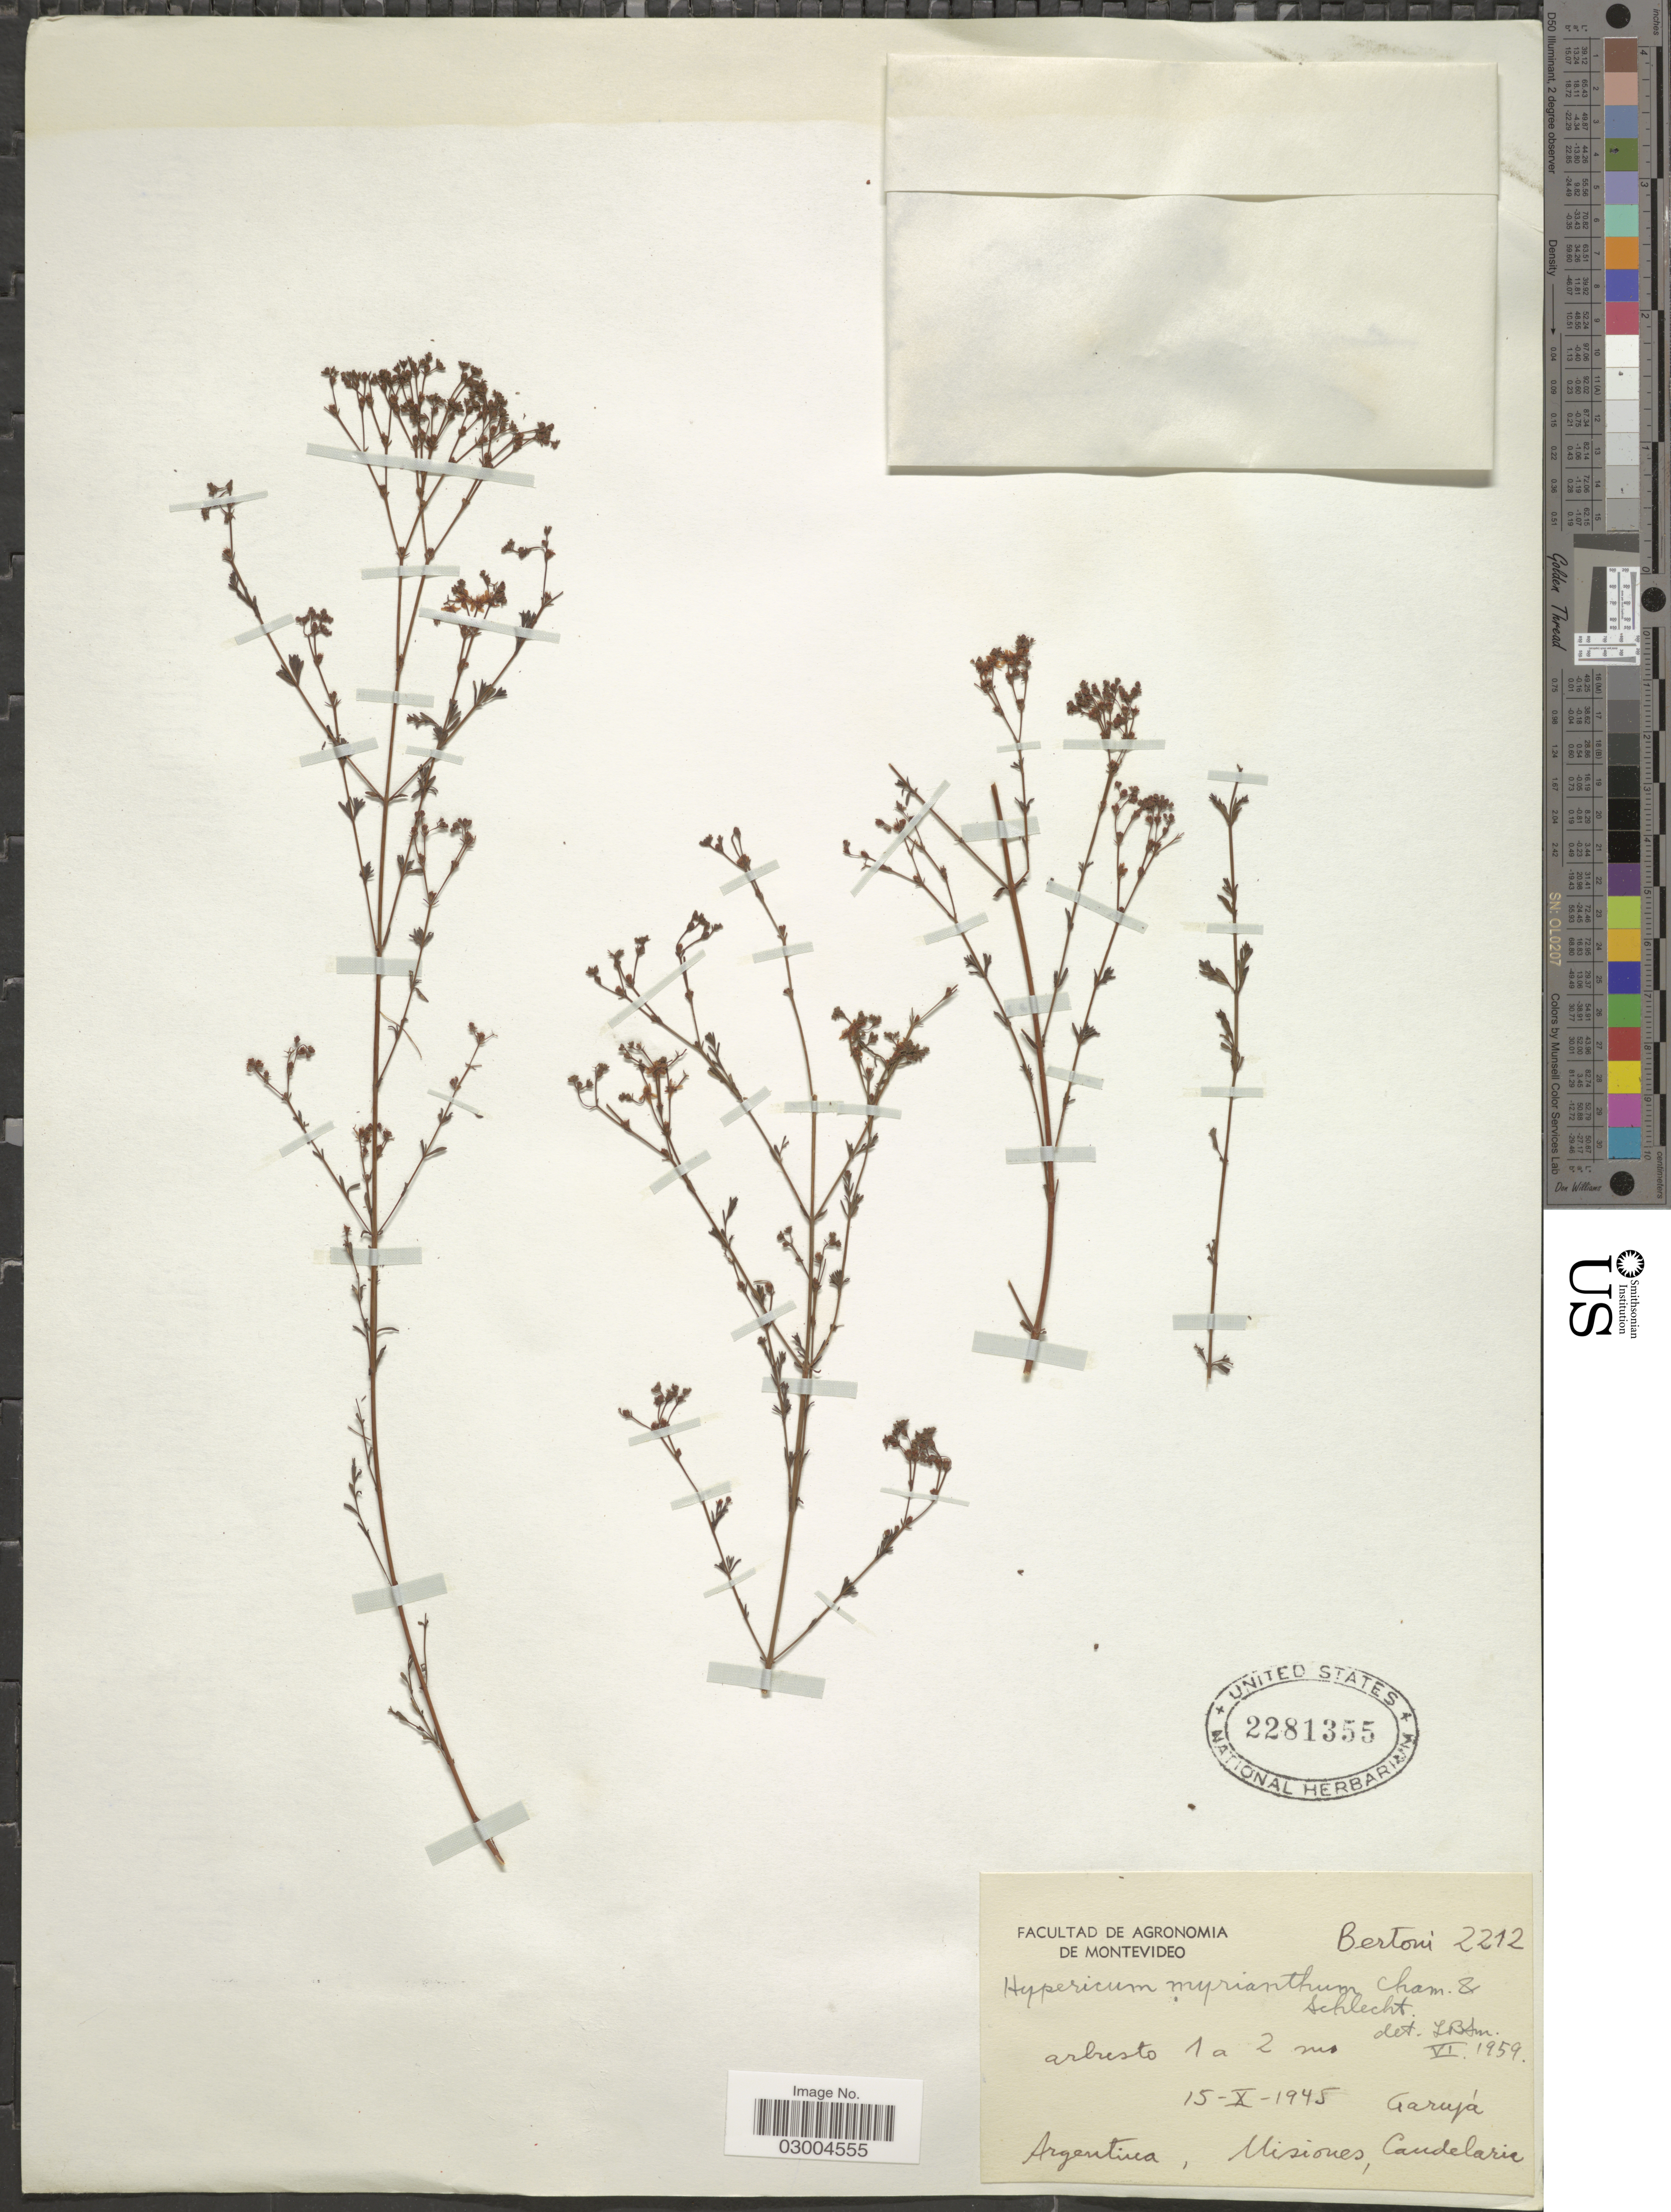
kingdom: Plantae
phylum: Tracheophyta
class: Magnoliopsida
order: Malpighiales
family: Hypericaceae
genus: Hypericum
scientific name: Hypericum myrianthum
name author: Cham. & Schltdl.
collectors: -- Bertoni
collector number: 2212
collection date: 1945-10-15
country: Argentina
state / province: Misiones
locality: Garujá [Guarujá]. Candelaria.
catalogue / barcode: US 2281355